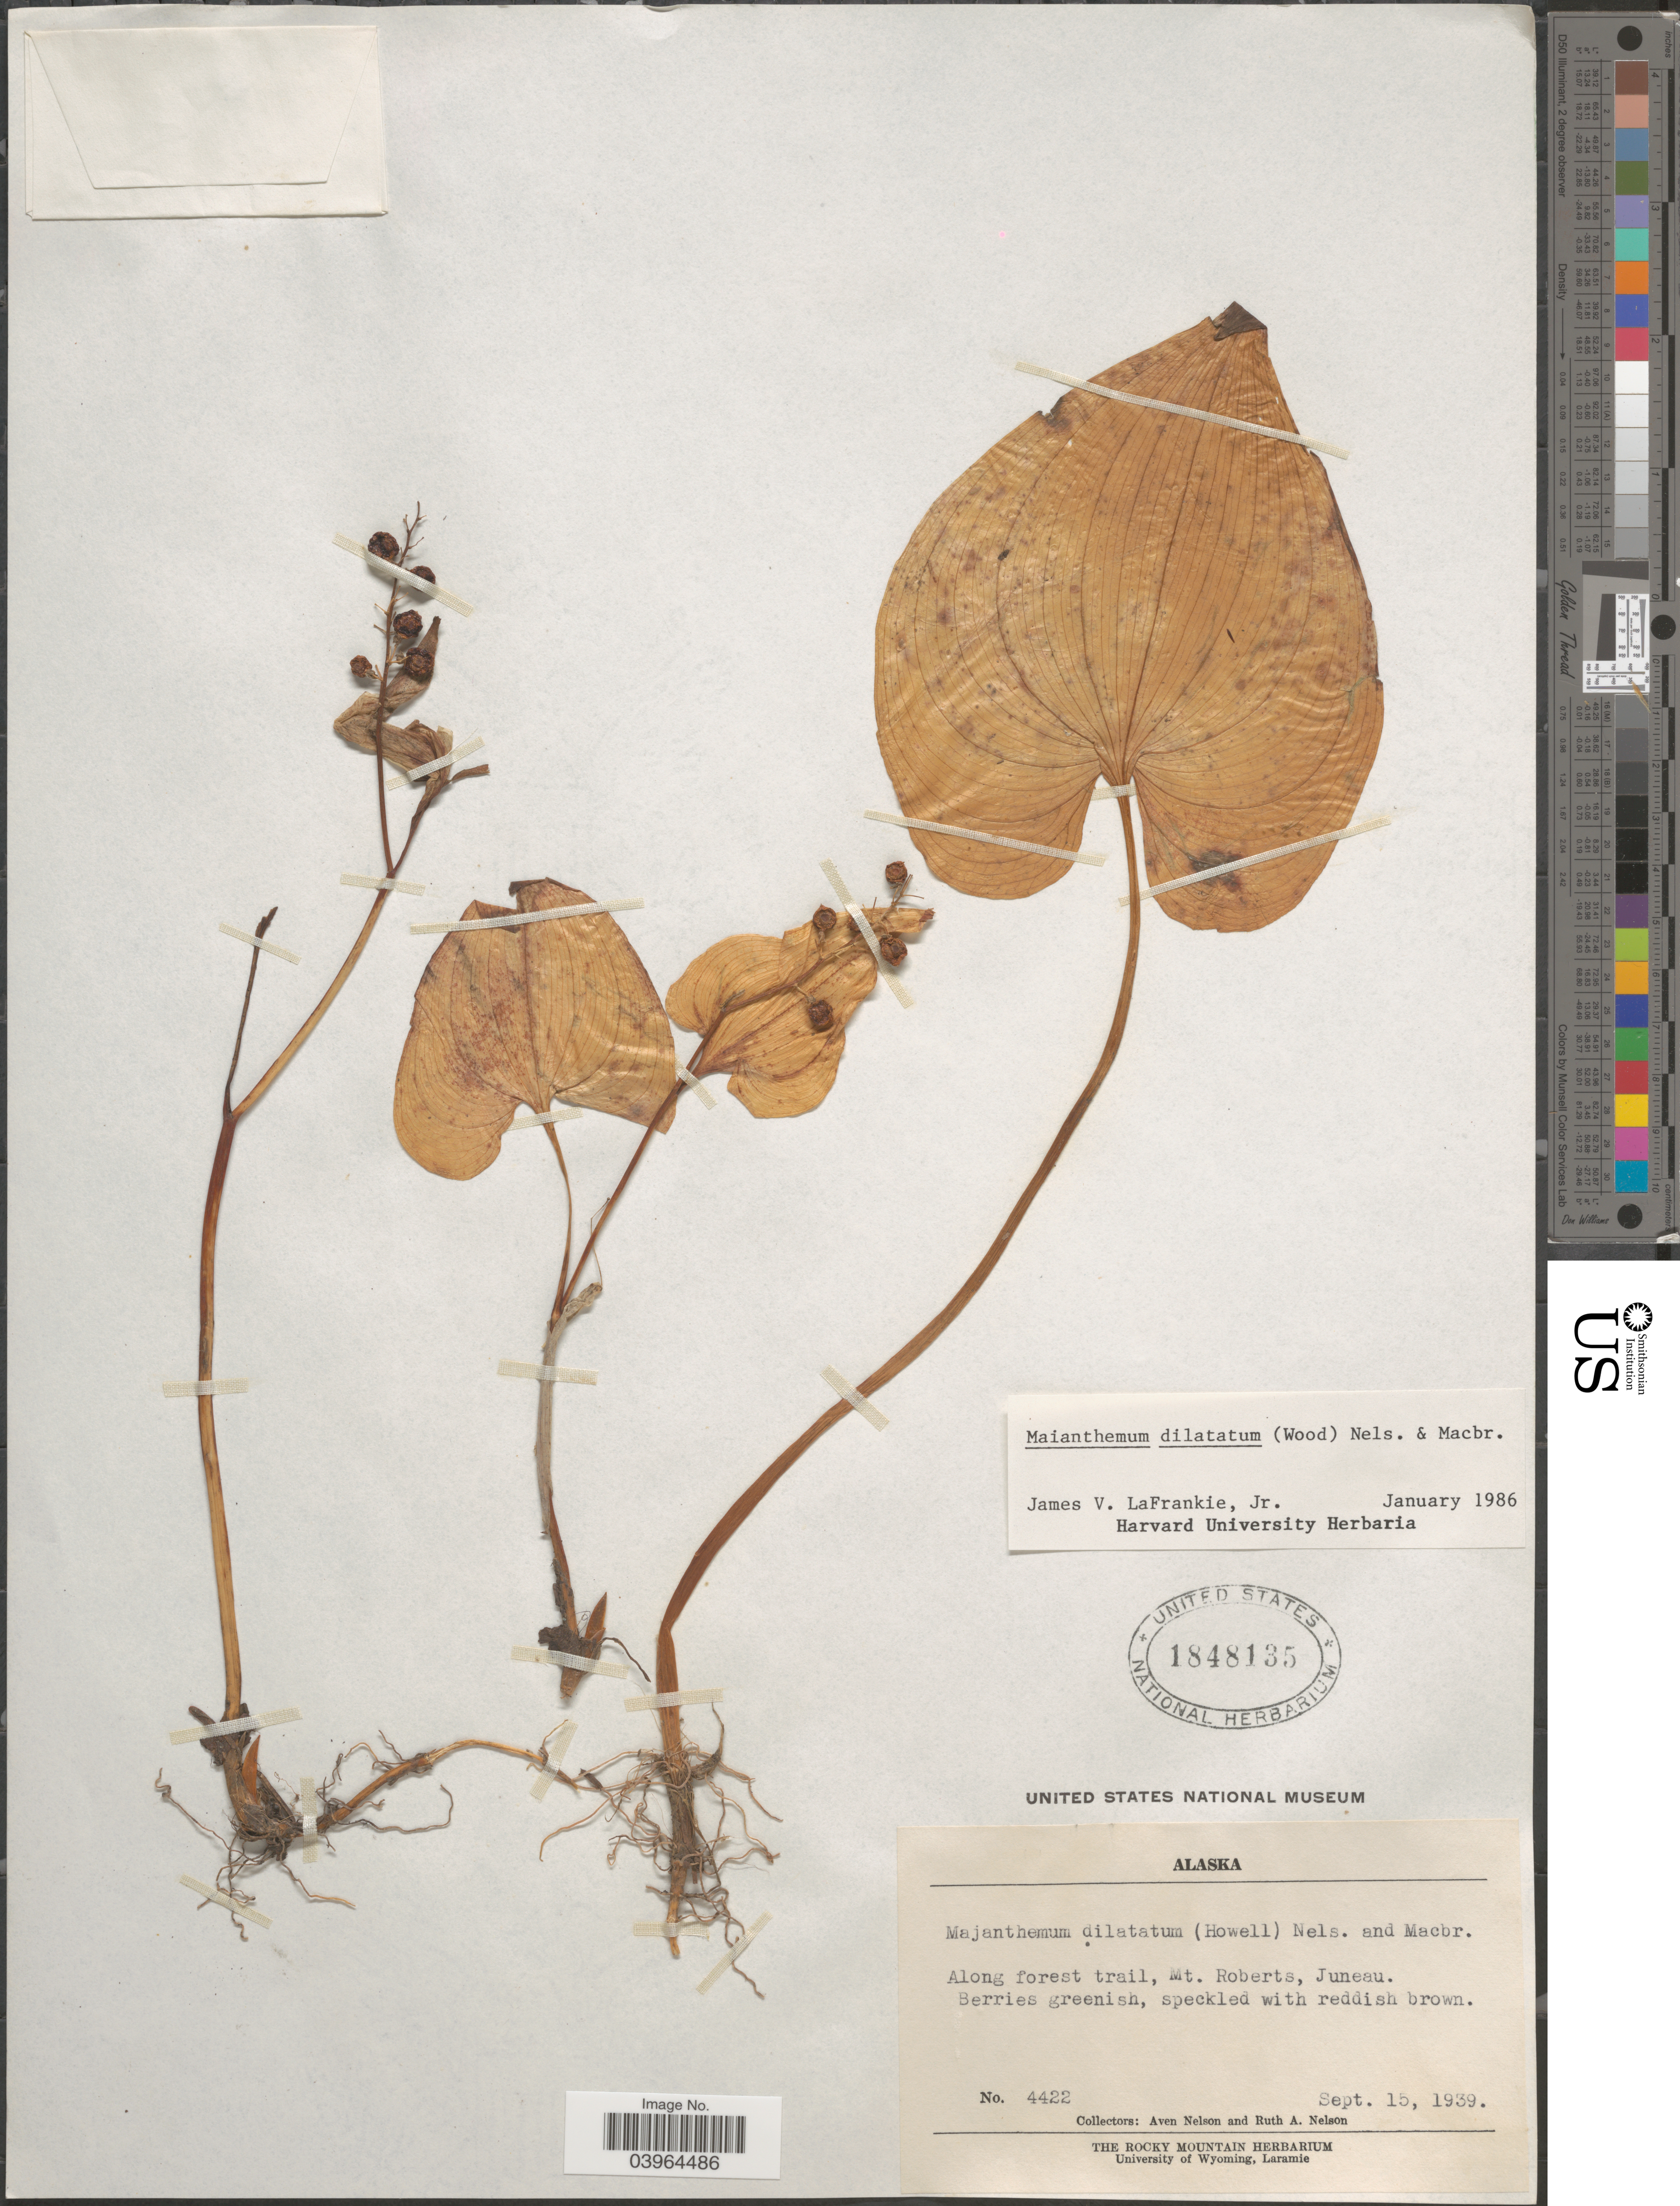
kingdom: Plantae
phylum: Tracheophyta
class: Liliopsida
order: Asparagales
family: Asparagaceae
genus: Maianthemum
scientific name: Maianthemum dilatatum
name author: (Alph. Wood) A. Nelson & J.F. Macbr.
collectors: A. Nelson & R. A. Nelson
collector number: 4422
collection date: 1939-09-15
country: United States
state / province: Alaska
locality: Along forest trail, Mt. Roberts, Juneau.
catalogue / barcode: US 1848135